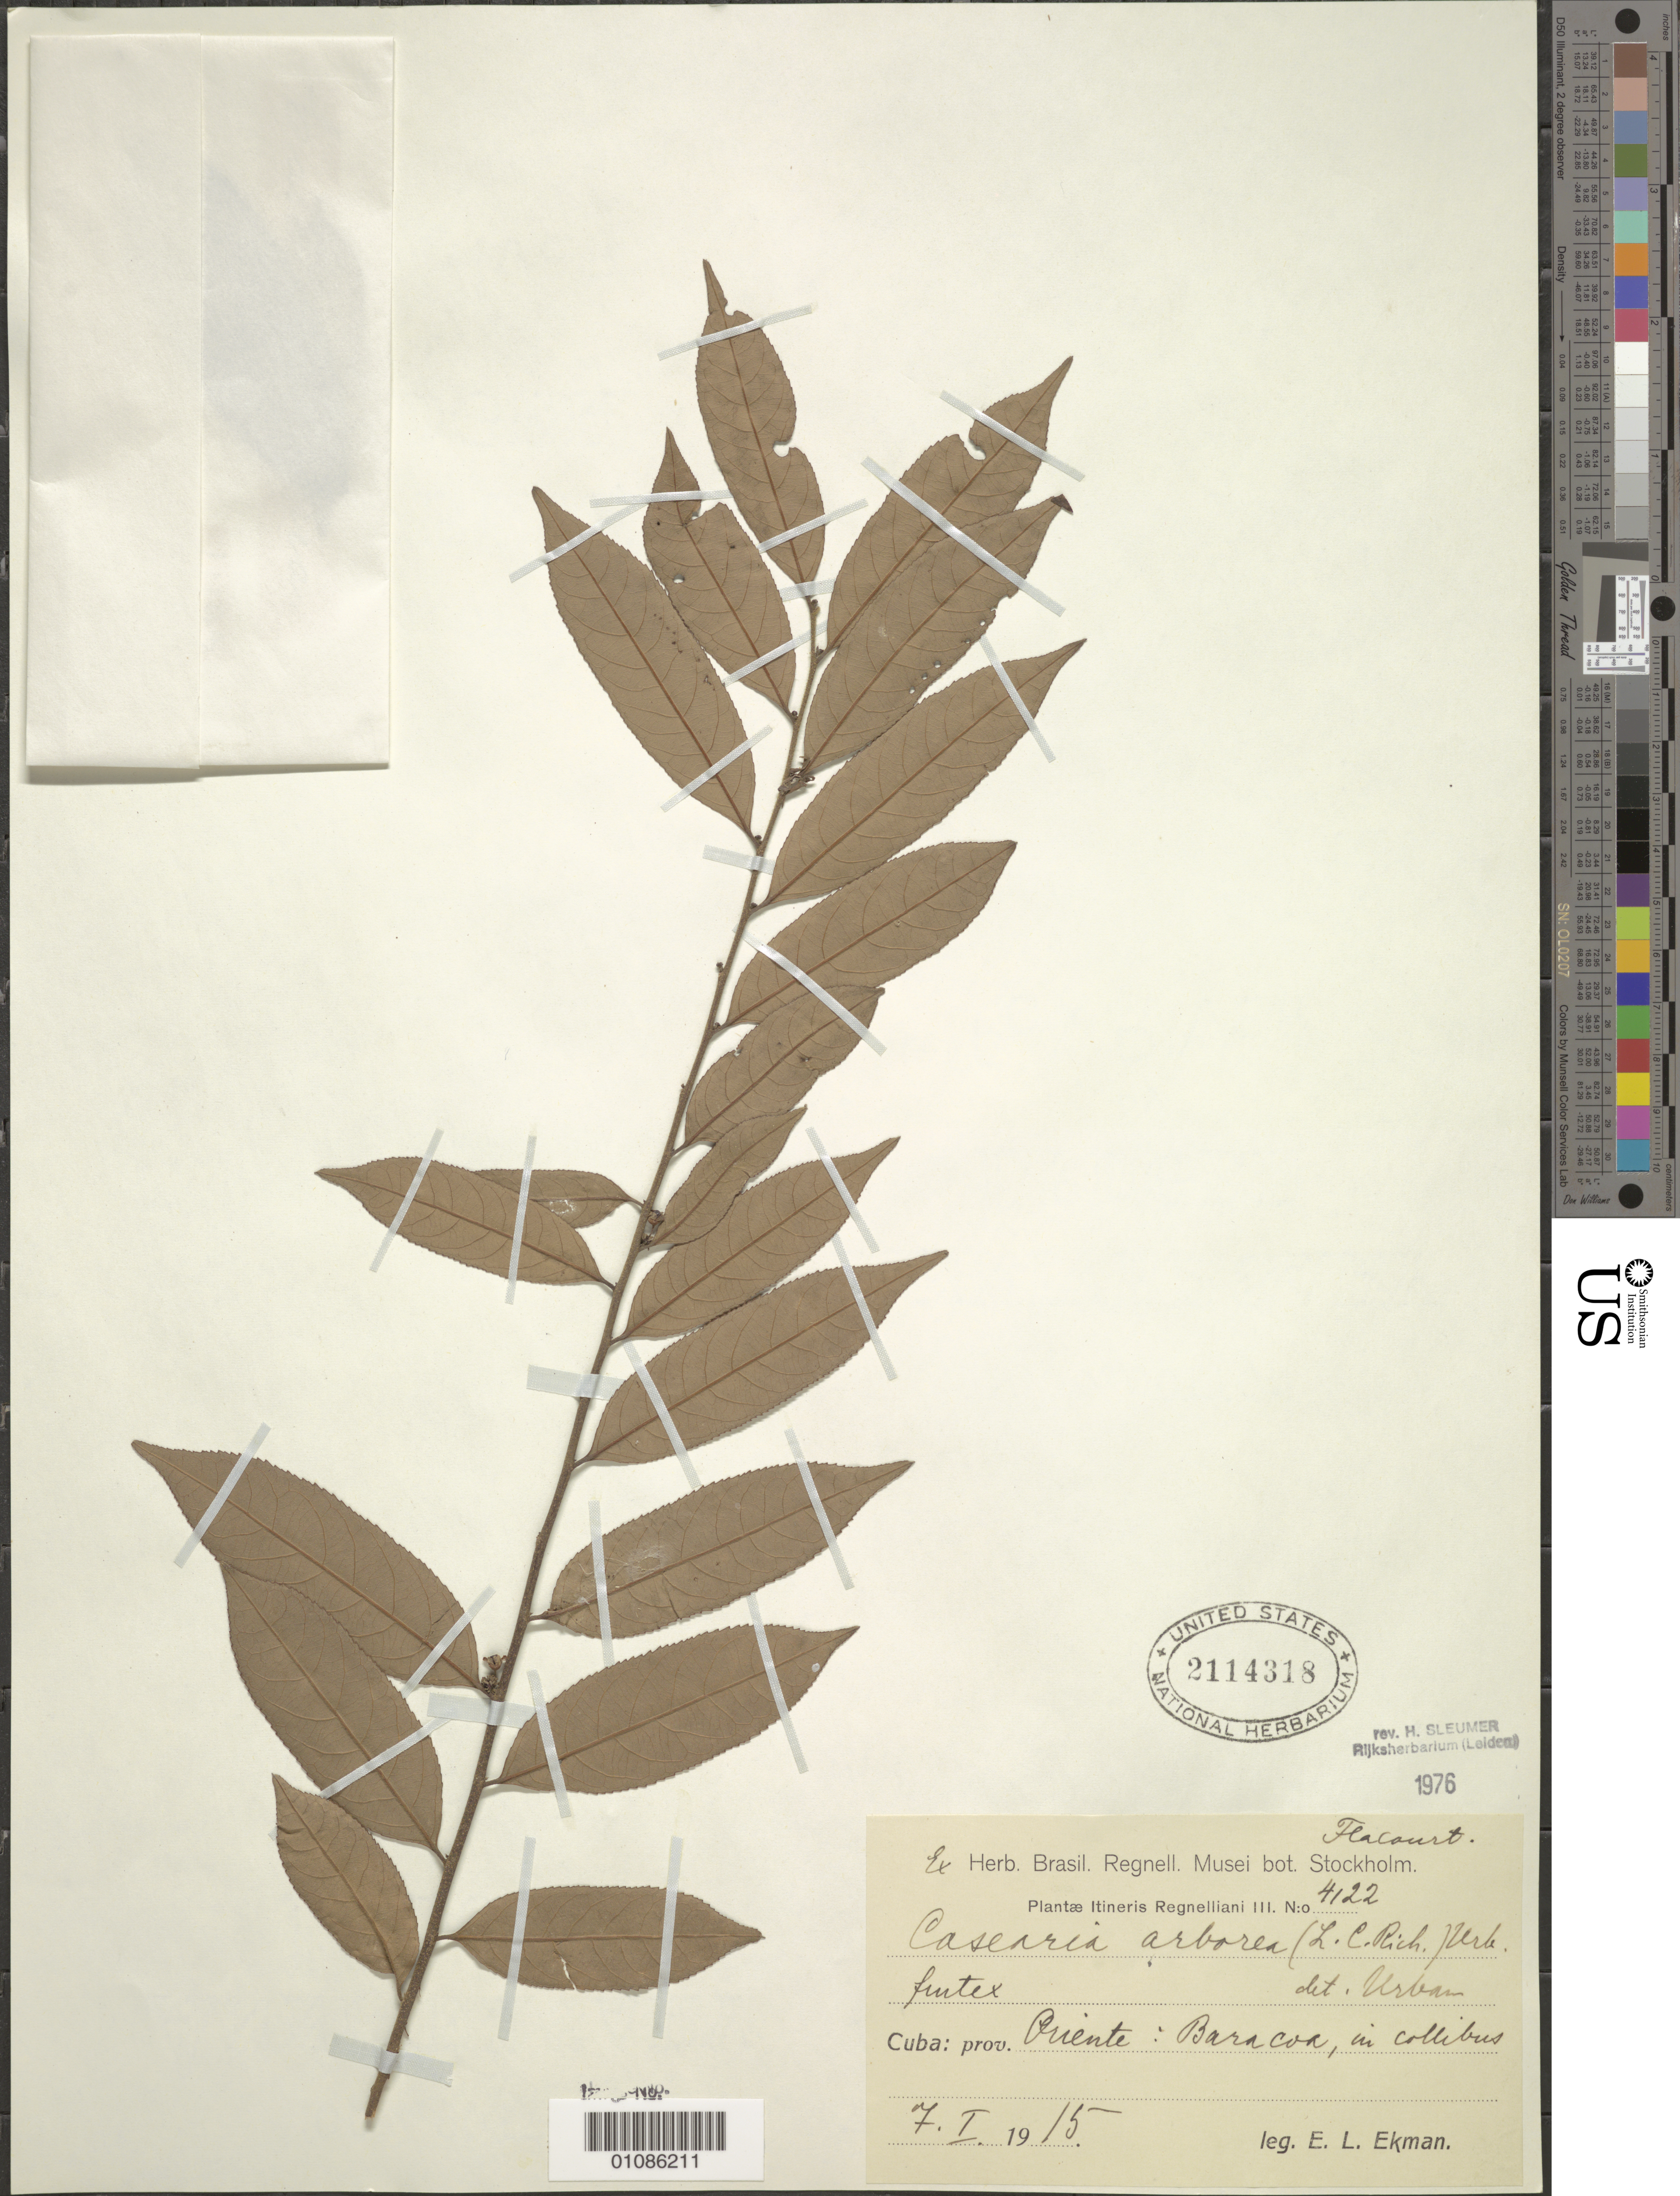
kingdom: Plantae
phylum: Tracheophyta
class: Magnoliopsida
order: Malpighiales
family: Salicaceae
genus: Casearia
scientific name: Casearia arborea subsp. arborea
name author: (Rich.) Urb.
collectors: E. L. Ekman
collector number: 4122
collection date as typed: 07 Jan 1915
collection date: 1915-01-07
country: Cuba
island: Cuba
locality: Oriente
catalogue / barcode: US 2114318